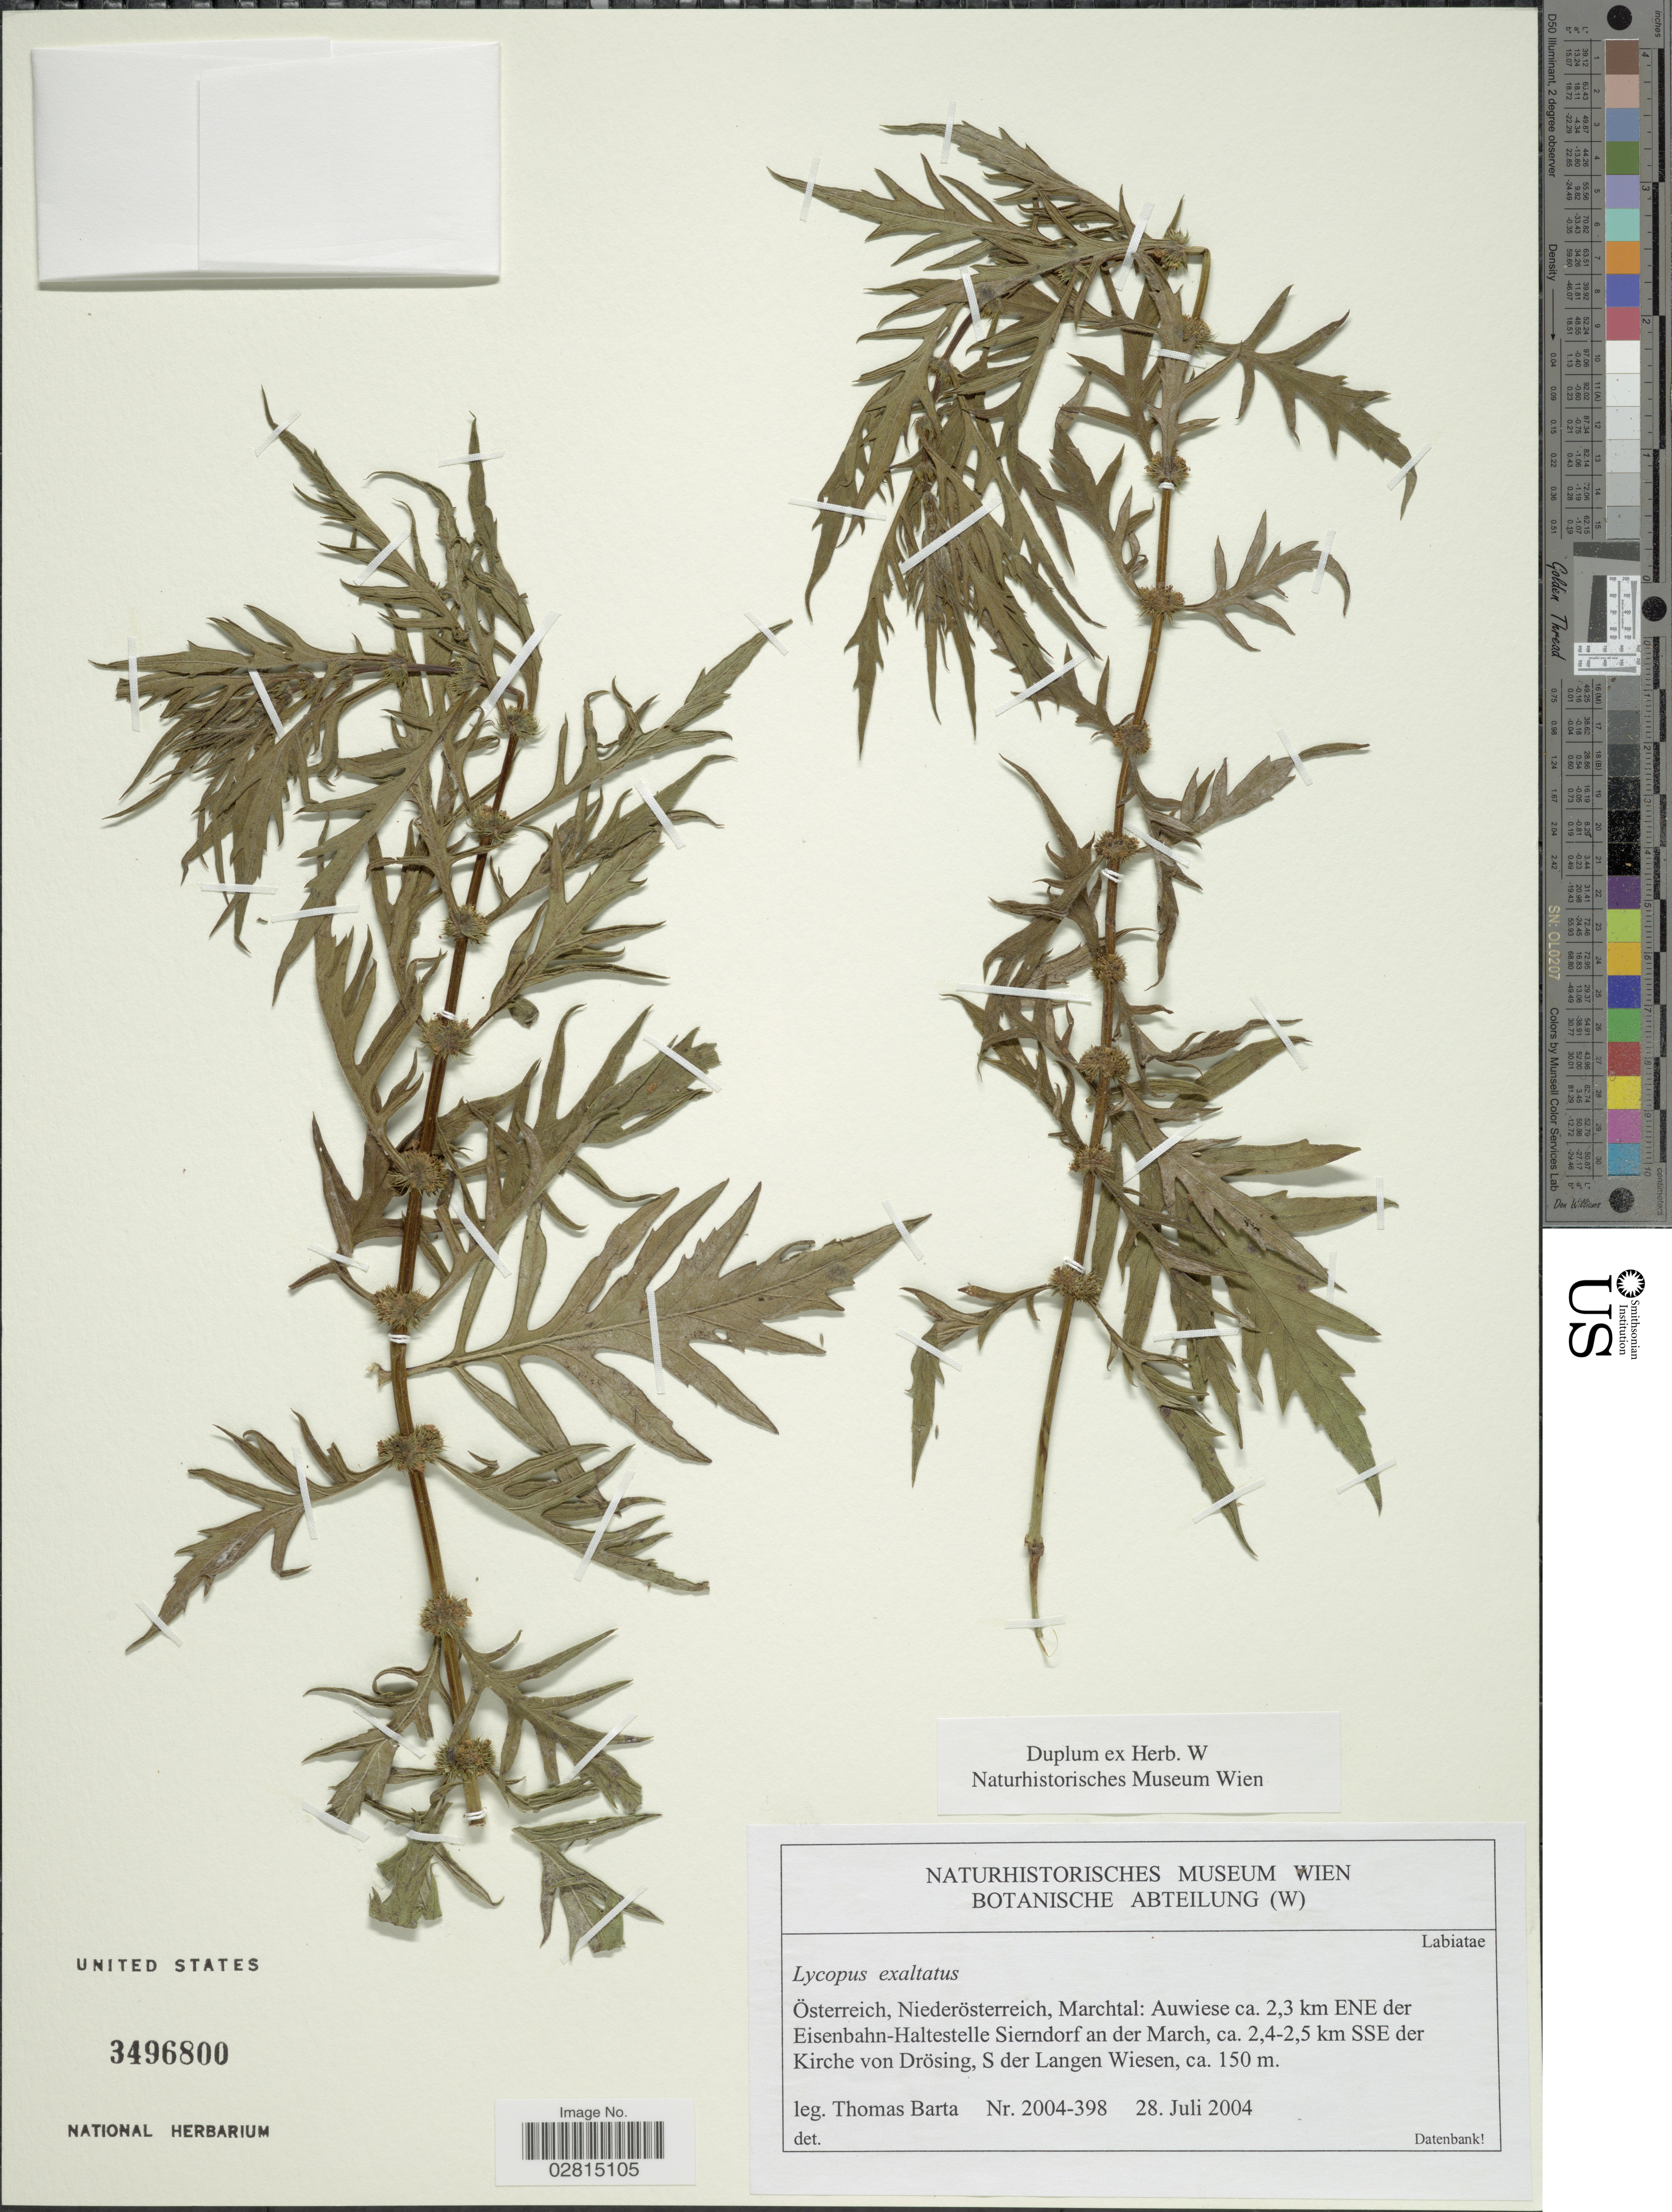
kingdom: Plantae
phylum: Tracheophyta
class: Magnoliopsida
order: Lamiales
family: Lamiaceae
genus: Lycopus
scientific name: Lycopus exaltatus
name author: L. f.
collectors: T. Barta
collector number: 2004-398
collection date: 2004-07-28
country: Austria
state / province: Niederosterreich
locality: Österreich, Marchtal: Auwiese ca. 2.3 km ENE der Eisenbahn-Haltestelle Sierndorf an der March, ca. 2.4-2.5 km SSE der Kirche von Drösing, S der Langen Wiesen.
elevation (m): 150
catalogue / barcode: US 3496800